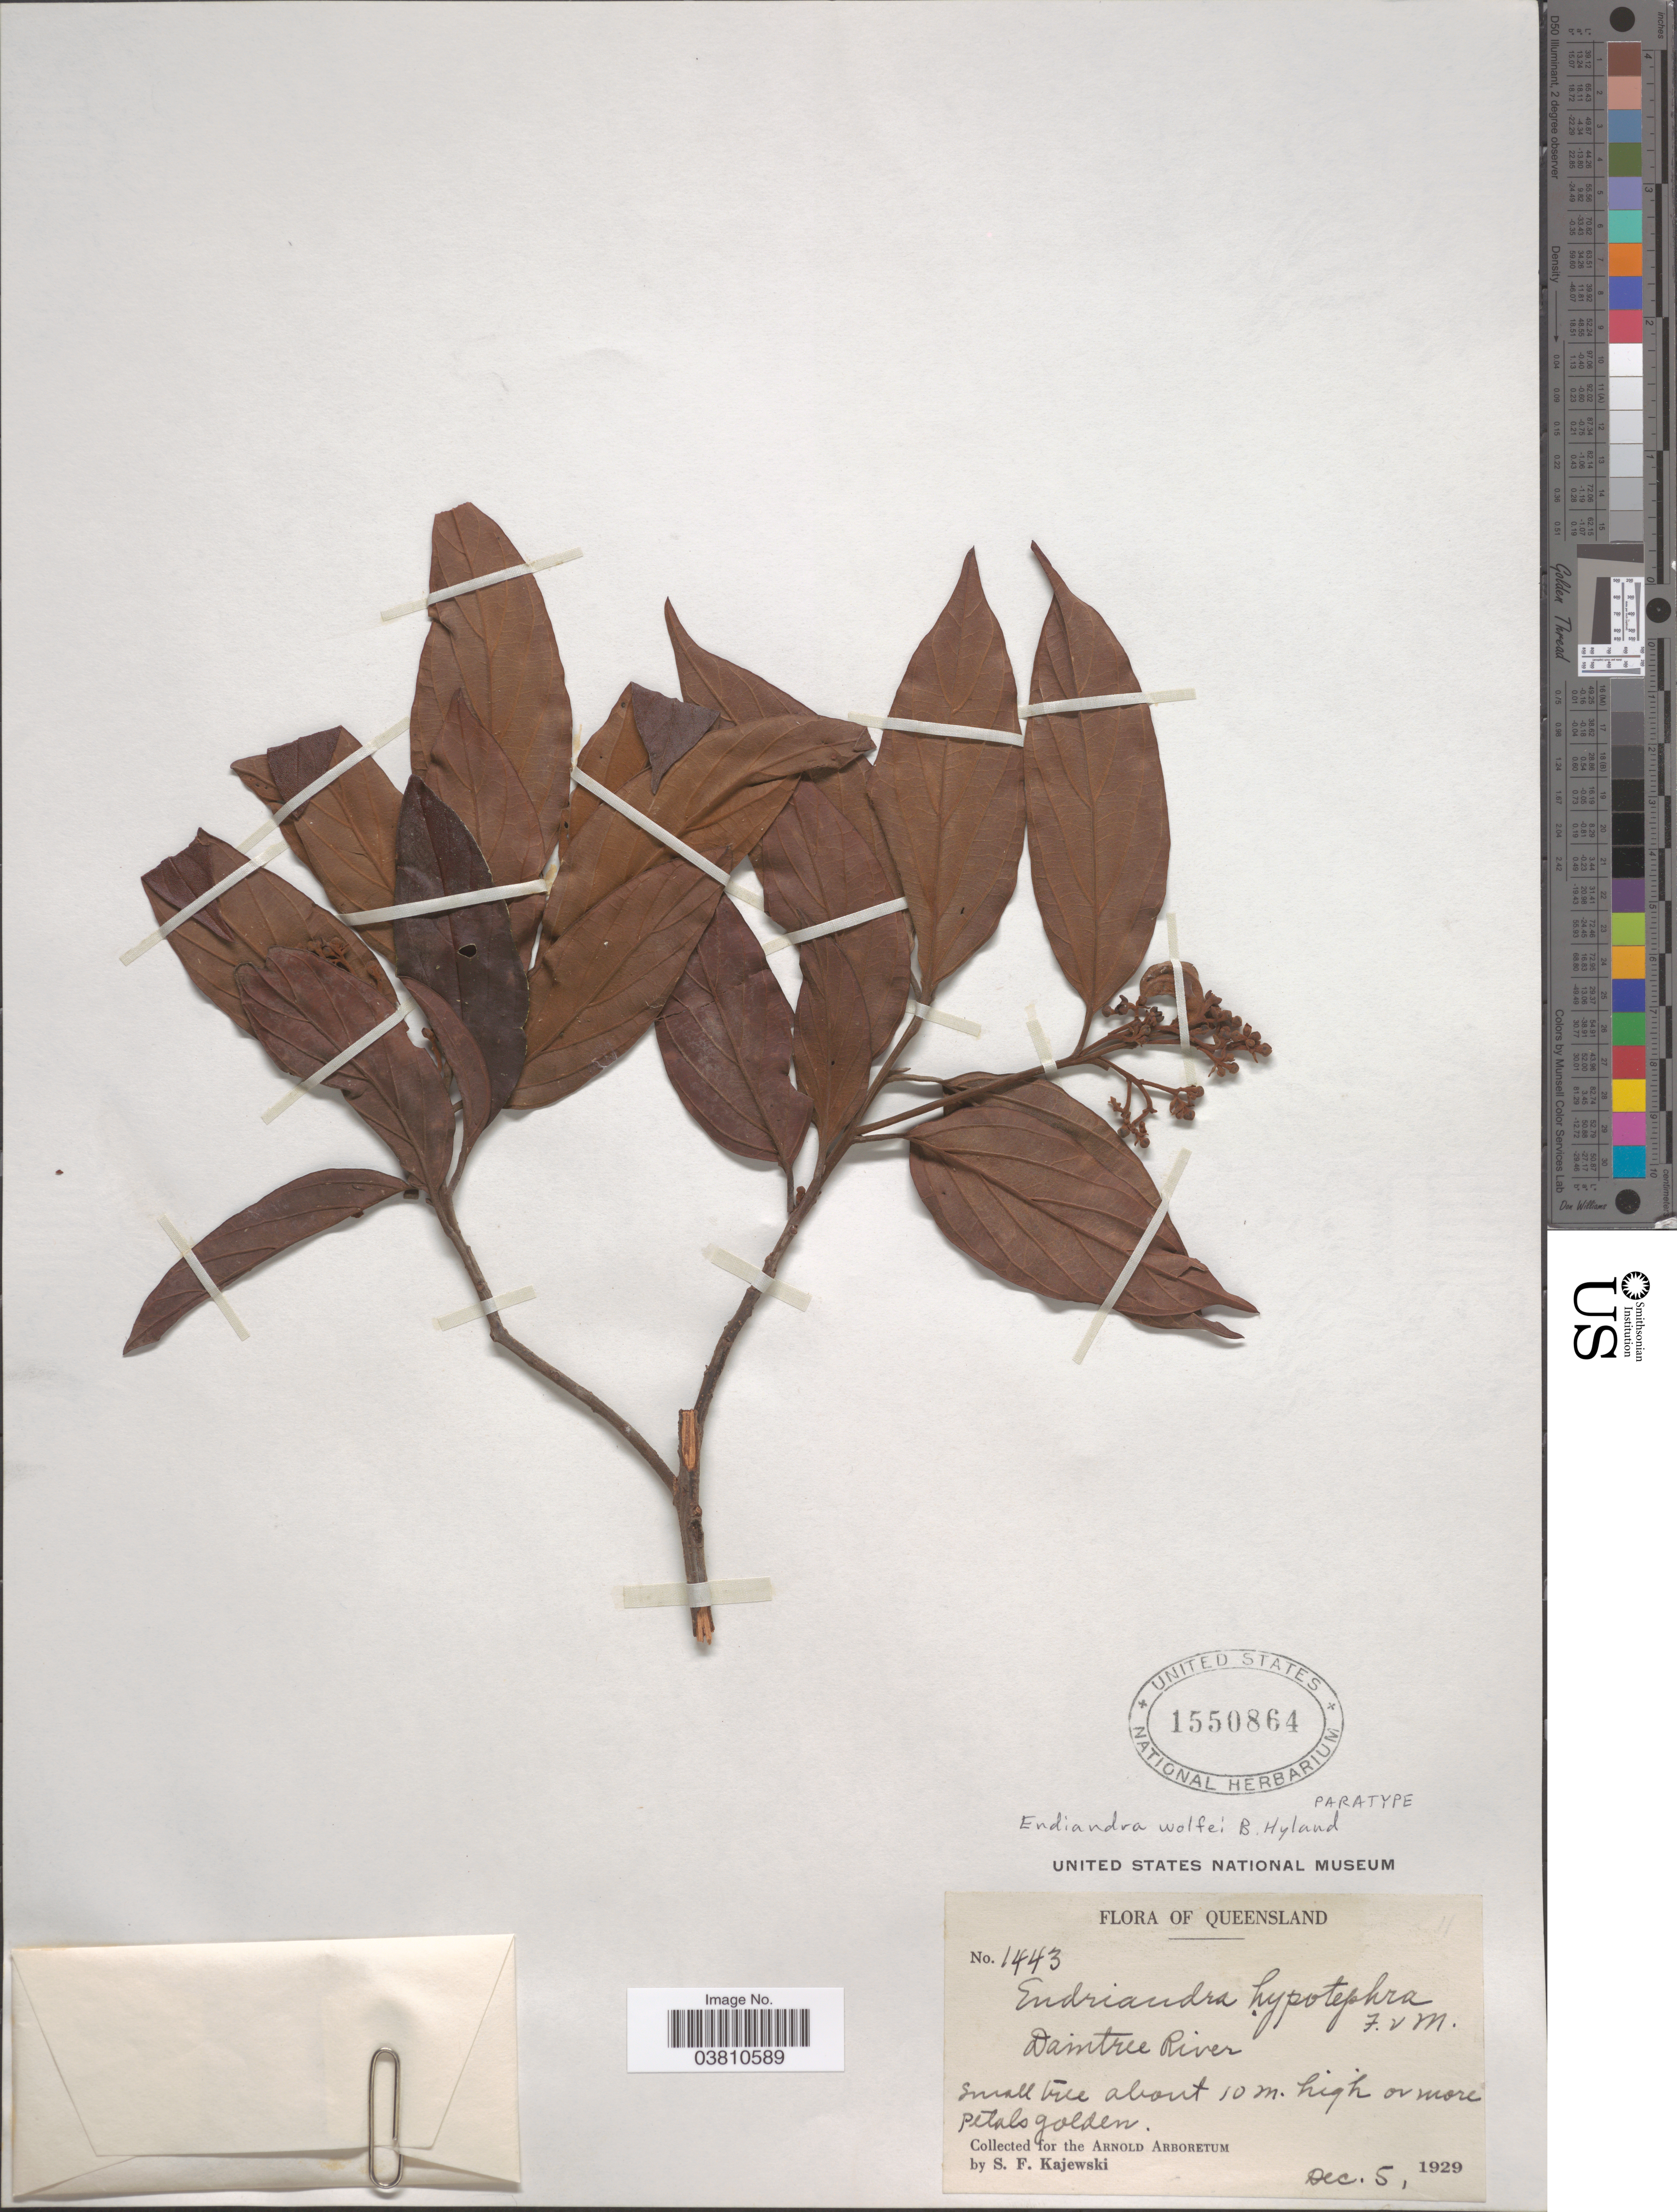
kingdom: Plantae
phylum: Tracheophyta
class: Magnoliopsida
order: Laurales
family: Lauraceae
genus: Endiandra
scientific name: Endiandra wolfei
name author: B. Hyland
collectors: S. Kajewski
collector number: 1443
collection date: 1929-12-05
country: Australia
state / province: Queensland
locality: Daintree River.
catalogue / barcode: US 1550864